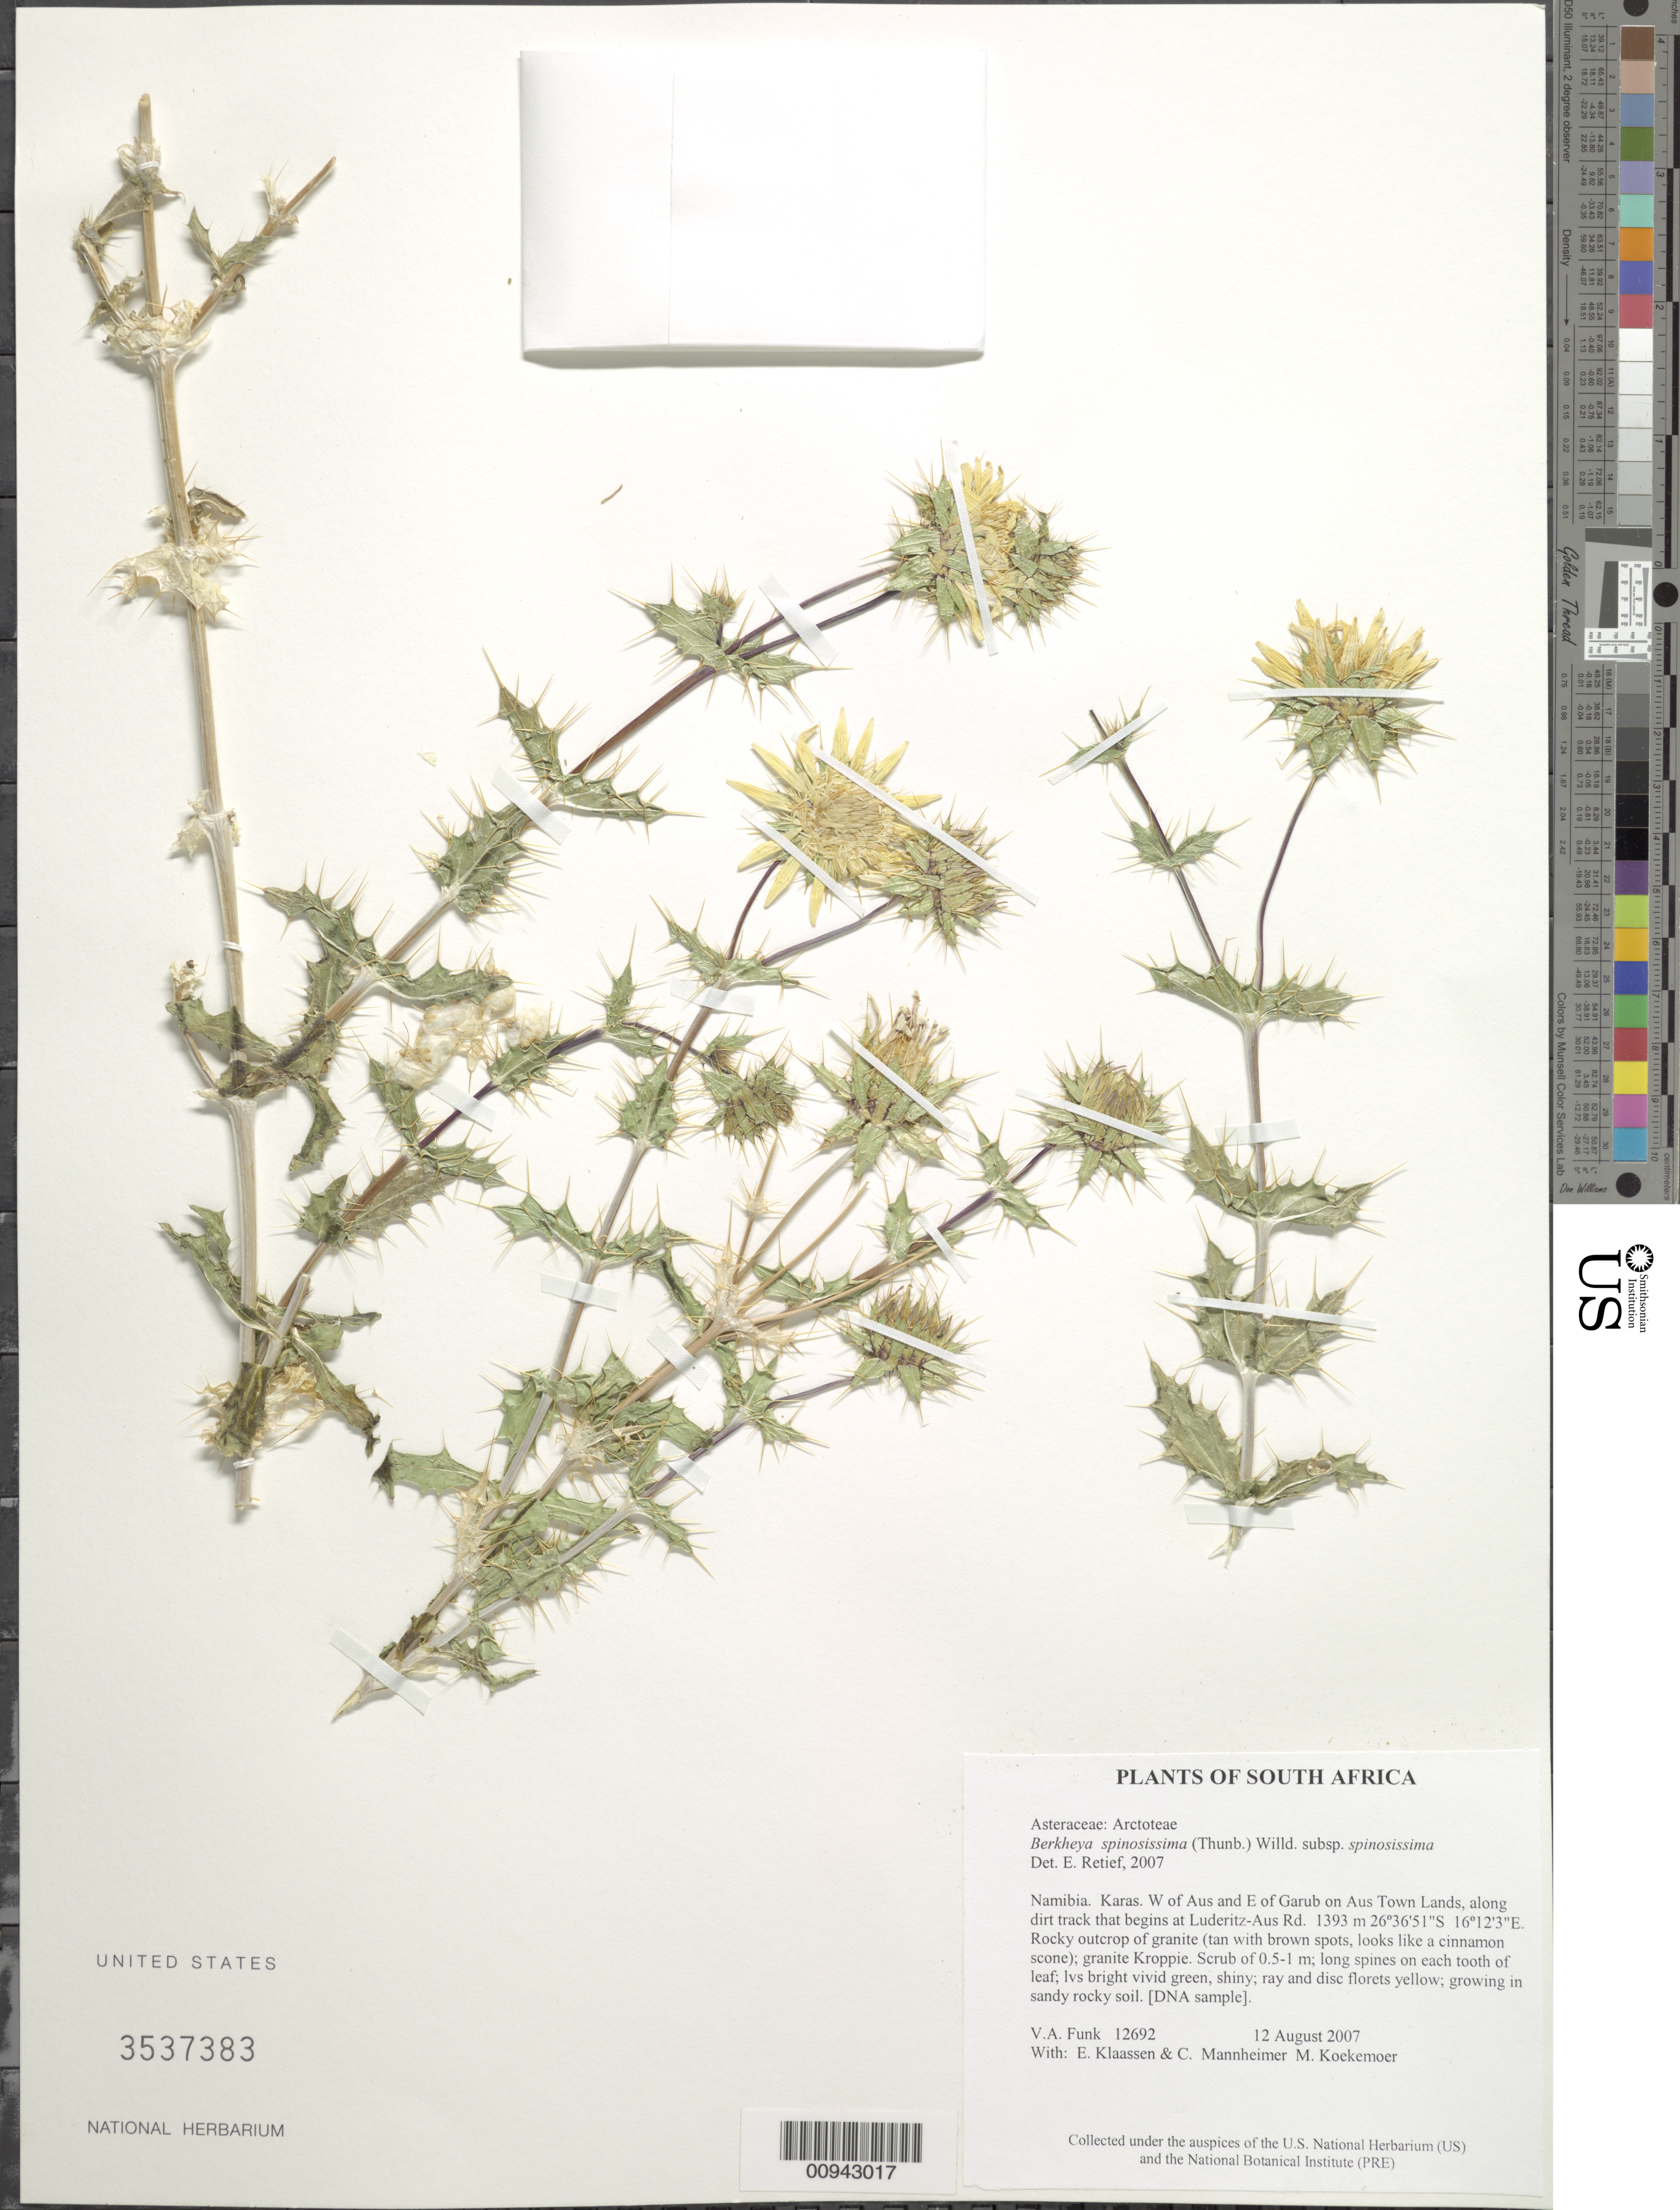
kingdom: Plantae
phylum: Tracheophyta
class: Magnoliopsida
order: Asterales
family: Asteraceae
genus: Berkheya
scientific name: Berkheya spinosissima subsp. spinosissima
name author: Wild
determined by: Retief, E.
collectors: V. Funk, M. Koekemoer, E. S. Klaassen & C. A. Mannheimer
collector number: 12692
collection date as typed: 12 August 2007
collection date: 2007-08-12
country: Namibia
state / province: Karas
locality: W of Aus and E of Garub on Aus Town Lands, along dirt track that begins at Luderitz-Aus Rd.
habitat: Rocky outcrop of granite (tan with brown spots, looks like a cinnamon scone); granite Kroppie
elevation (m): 1393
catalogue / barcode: US 3537383